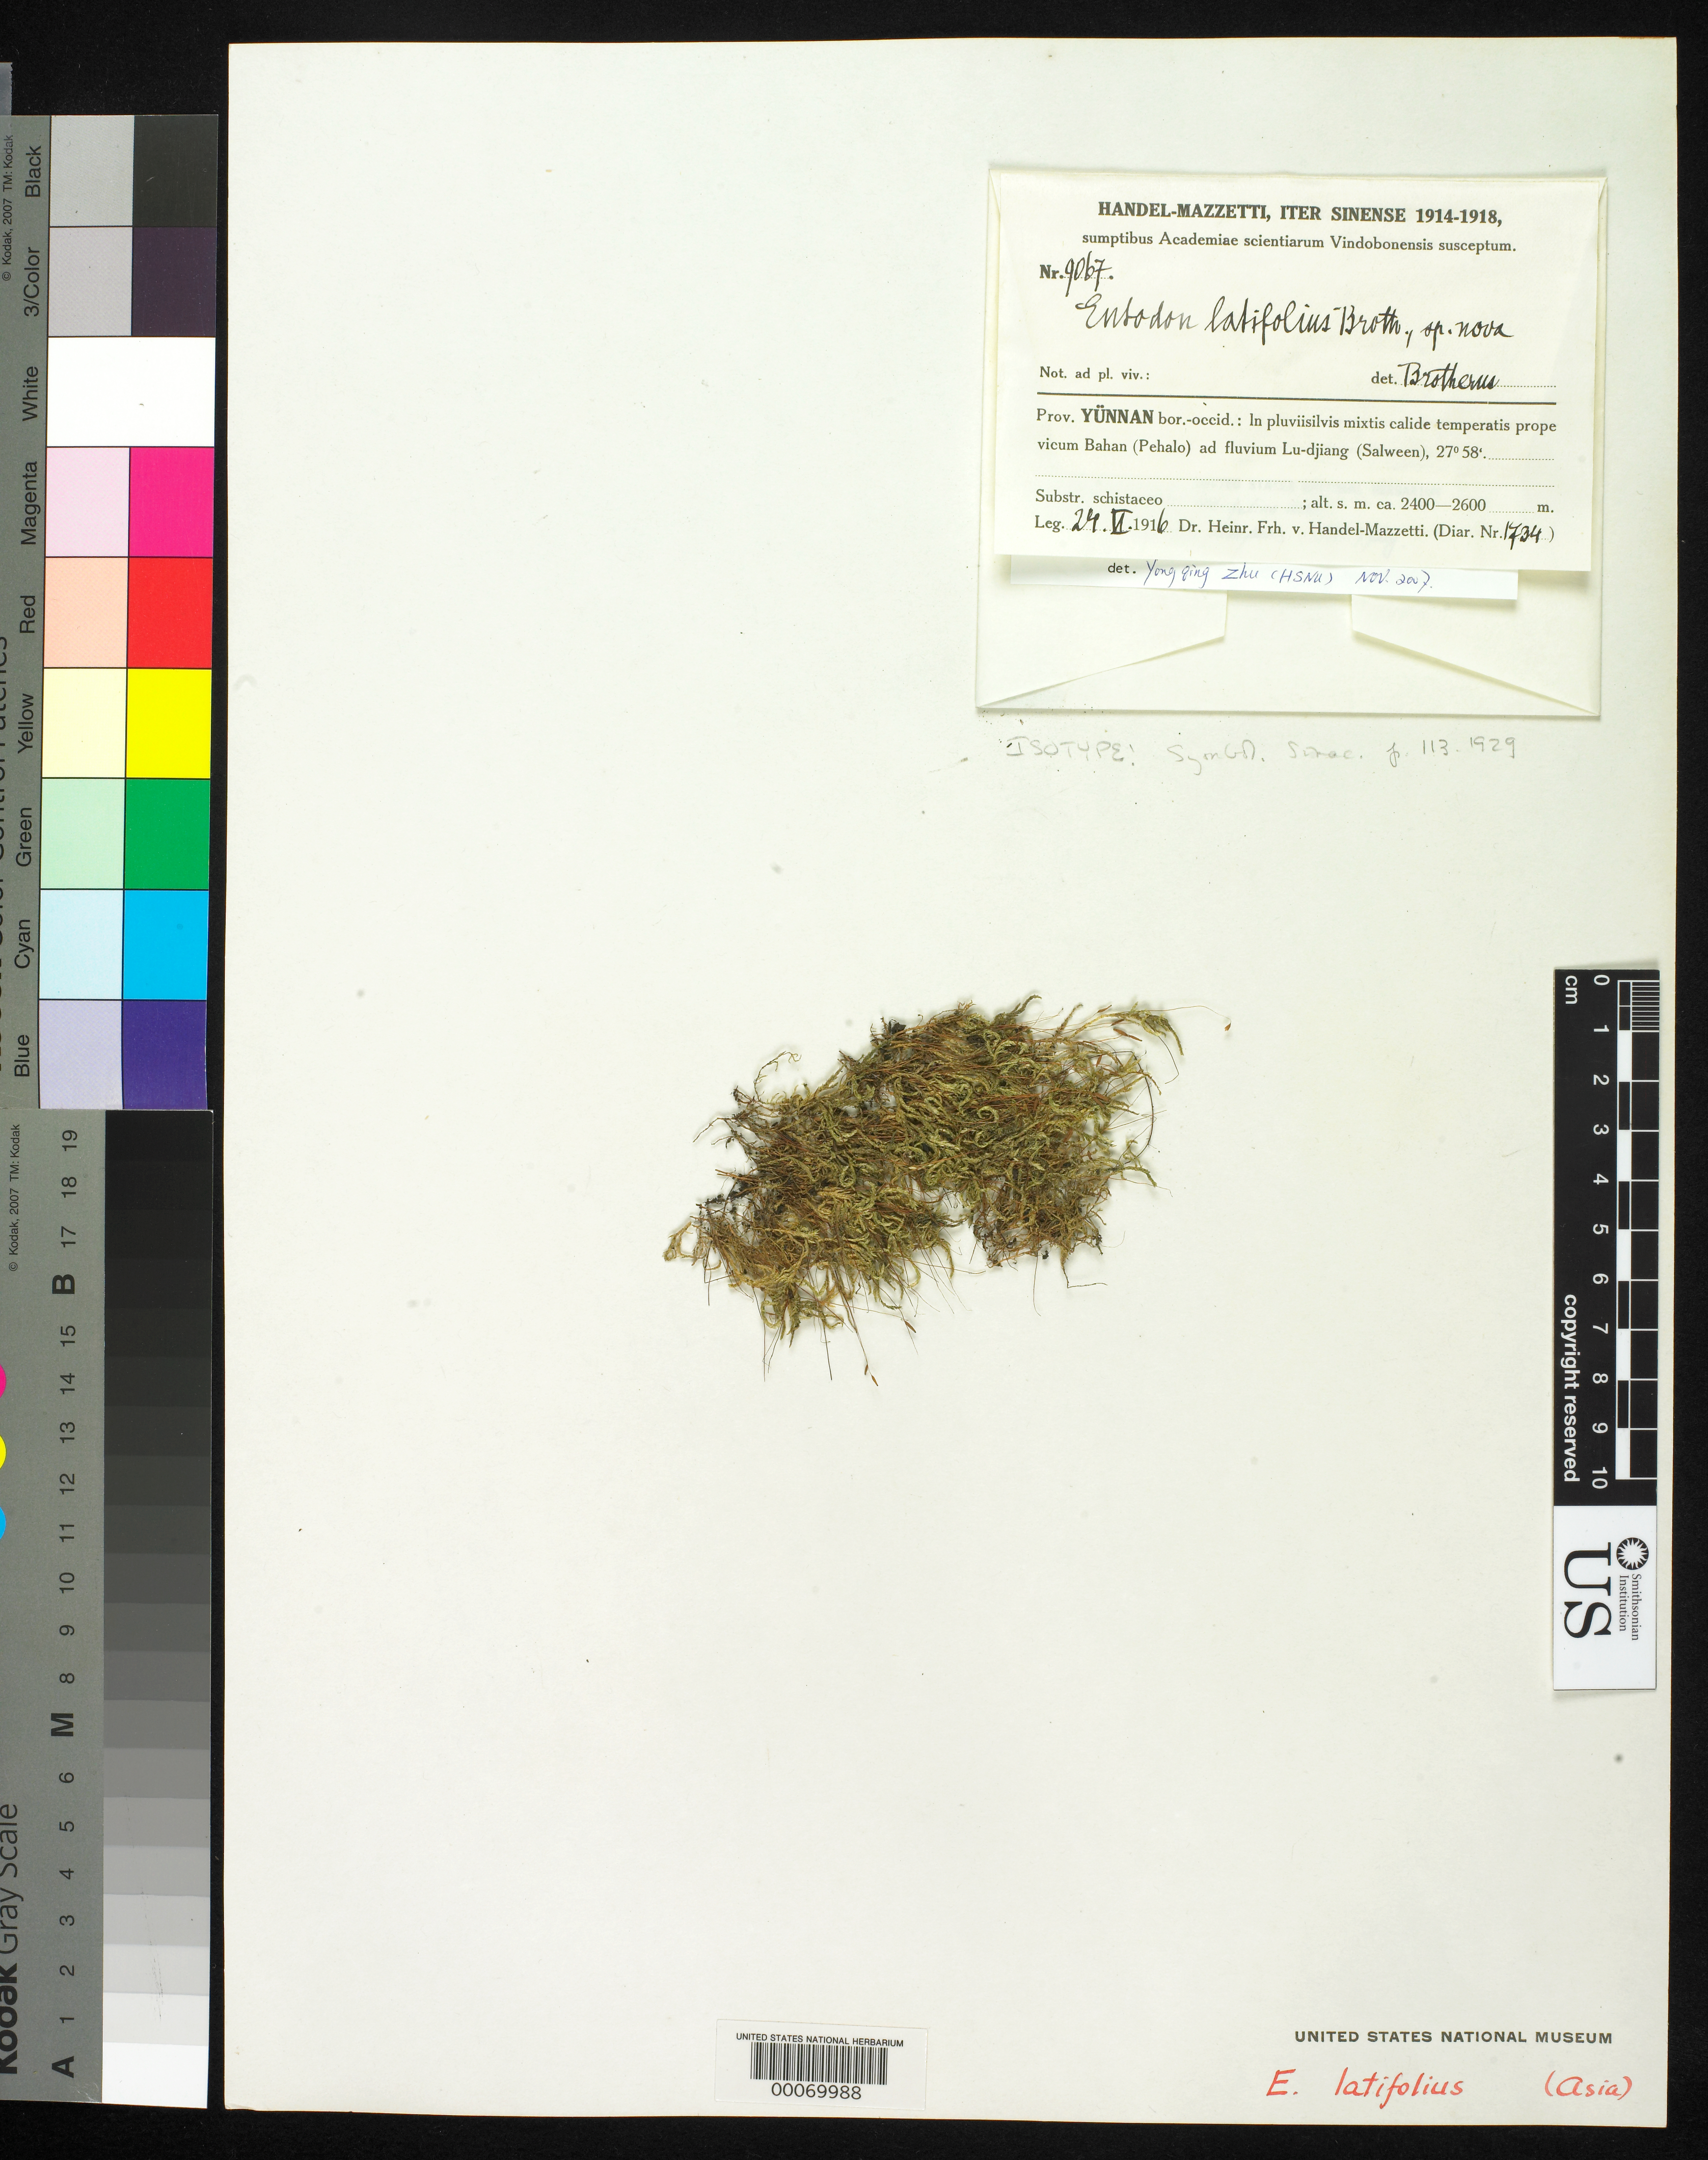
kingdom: Plantae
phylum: Bryophyta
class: Bryopsida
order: Hypnales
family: Entodontaceae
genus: Entodon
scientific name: Entodon latifolius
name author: Broth. in Hand.-Mazz.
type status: Isotype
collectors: H. Handel-Mazzetti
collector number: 9067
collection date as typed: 24 Jun 1916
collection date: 1916-06-24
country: China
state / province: Yunnan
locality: Bahan (Pehalo) ad fluvium Lu-Djiang (Salween). [Bahan (Pehalo) near Lu-Djiang (Salween) River.]